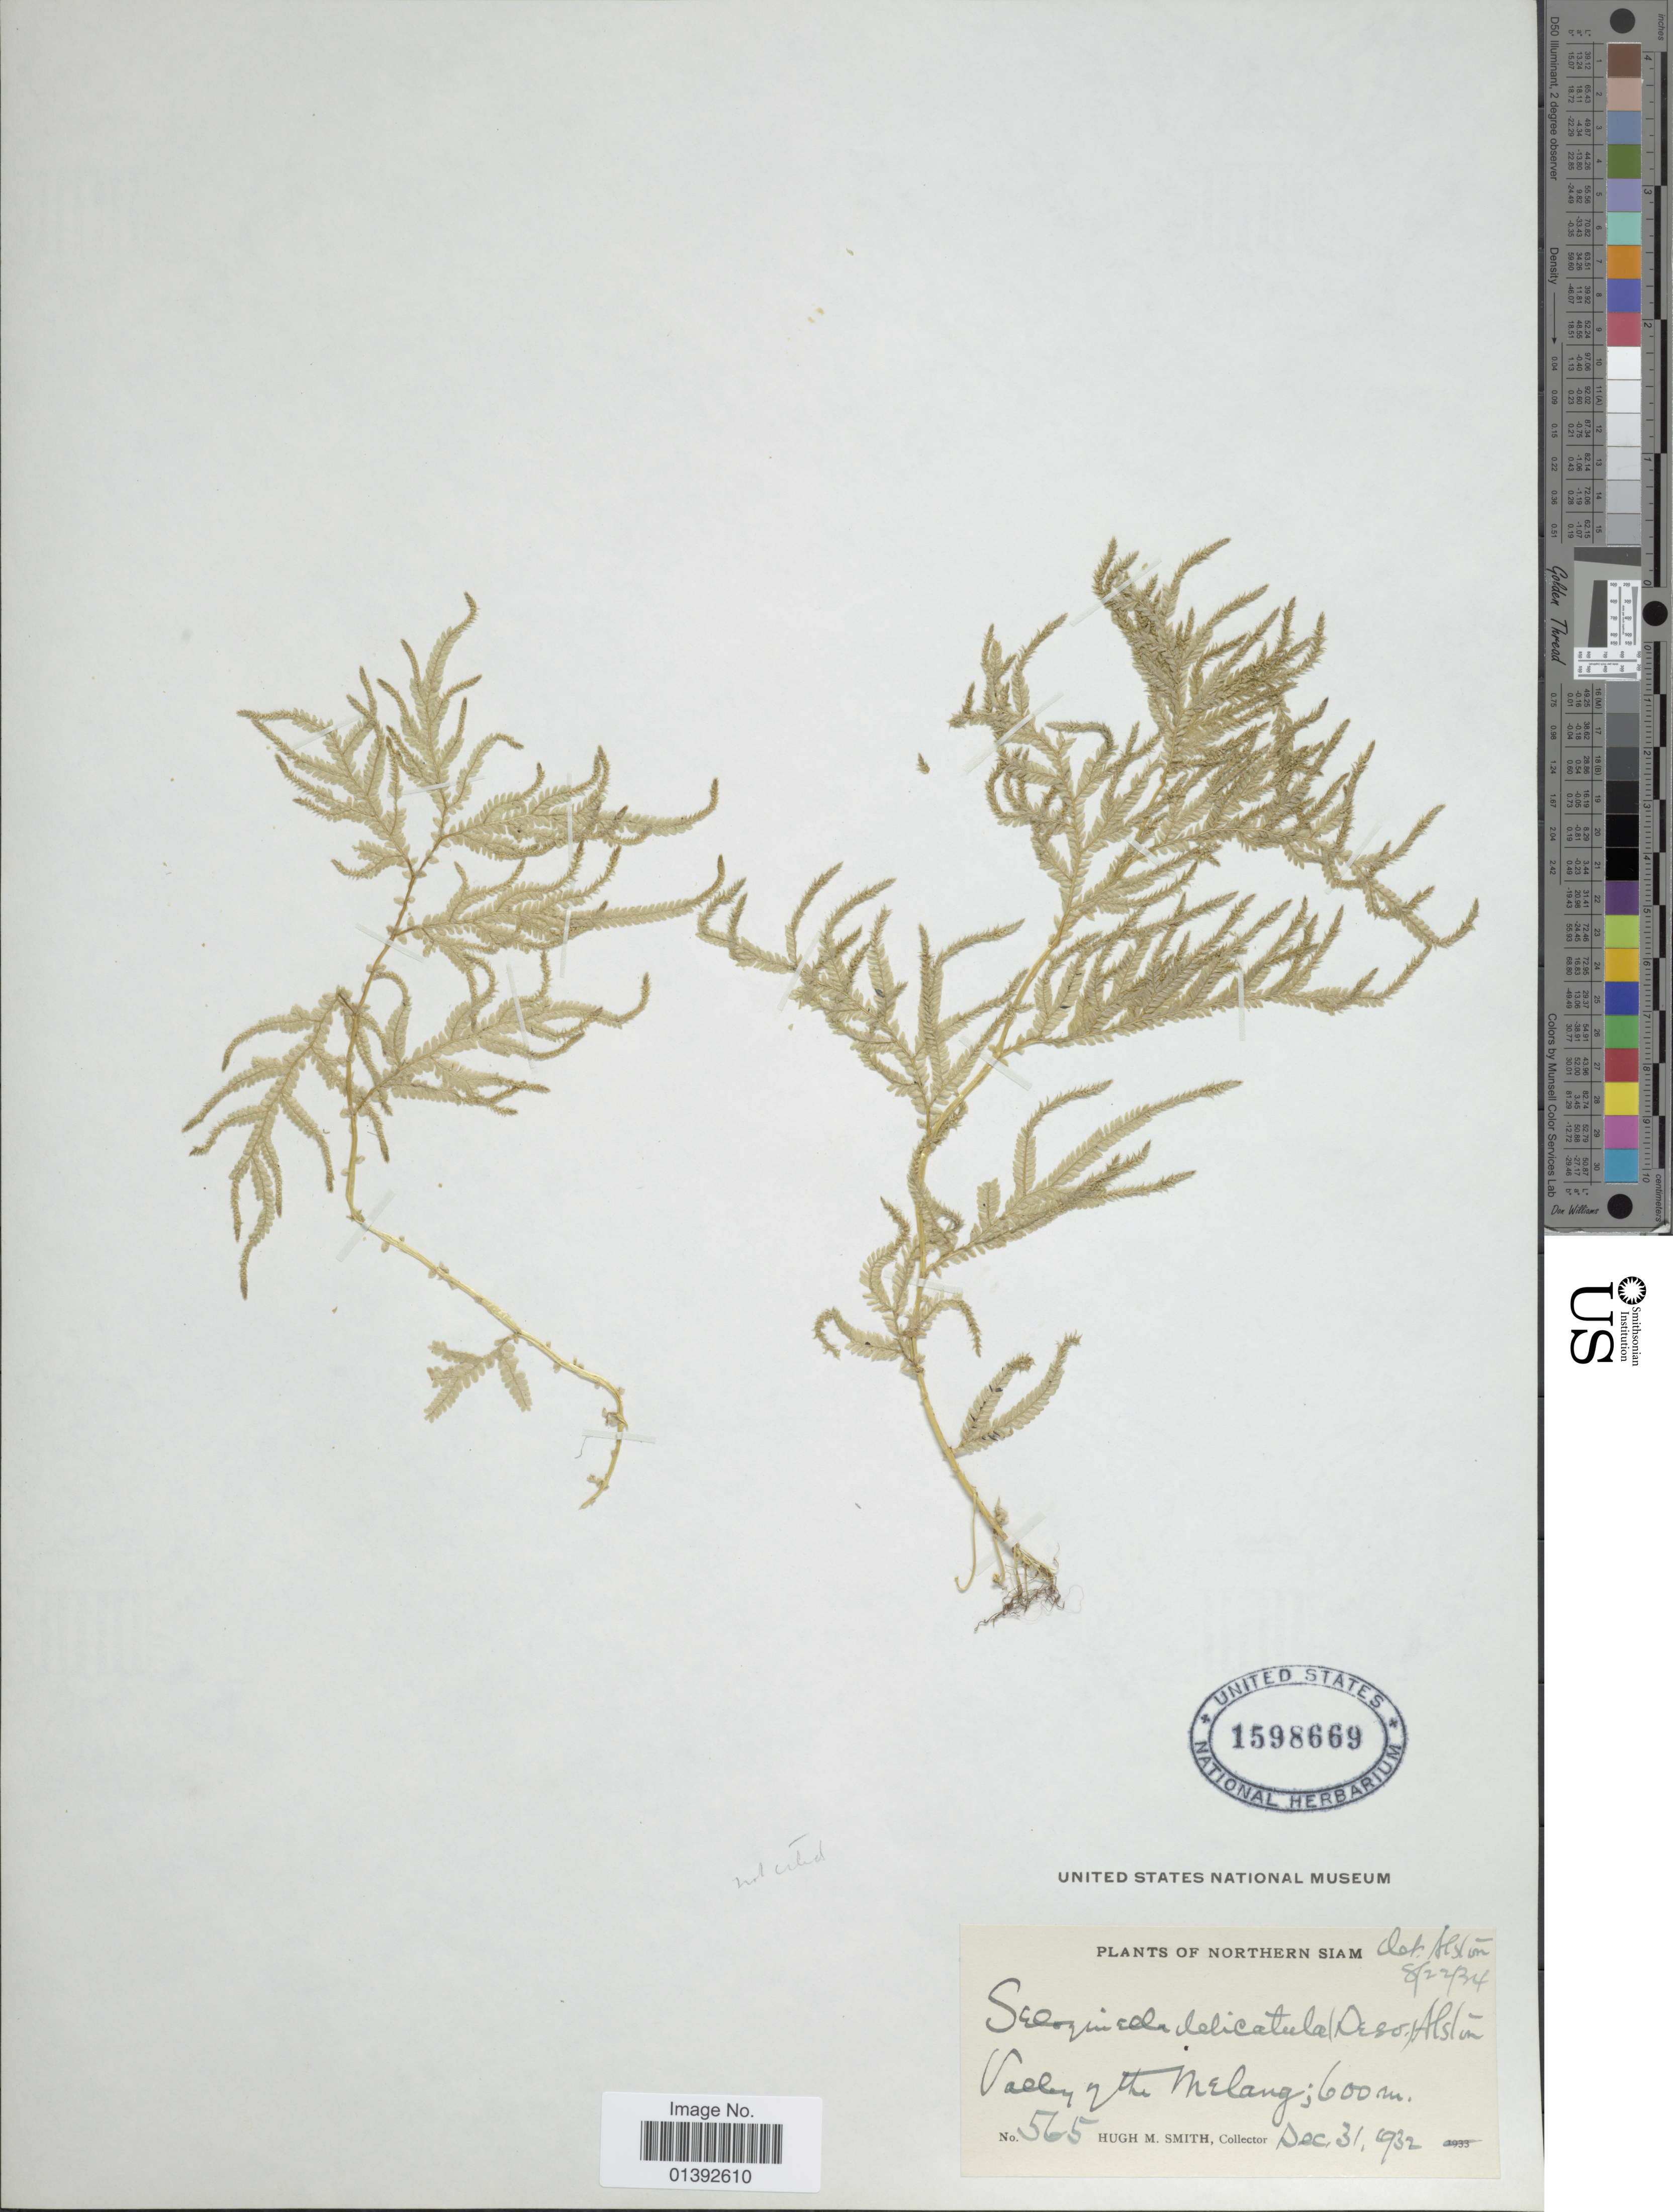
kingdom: Plantae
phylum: Tracheophyta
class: Lycopodiopsida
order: Selaginellales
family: Selaginellaceae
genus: Selaginella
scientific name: Selaginella delicatula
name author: (Desv.) Alston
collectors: H. M. Smith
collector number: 565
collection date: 1932-12-31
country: Thailand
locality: Northern Siam, valley of the Melang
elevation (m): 600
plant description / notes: Corrected "Elang" to Melang.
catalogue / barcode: US 1598669